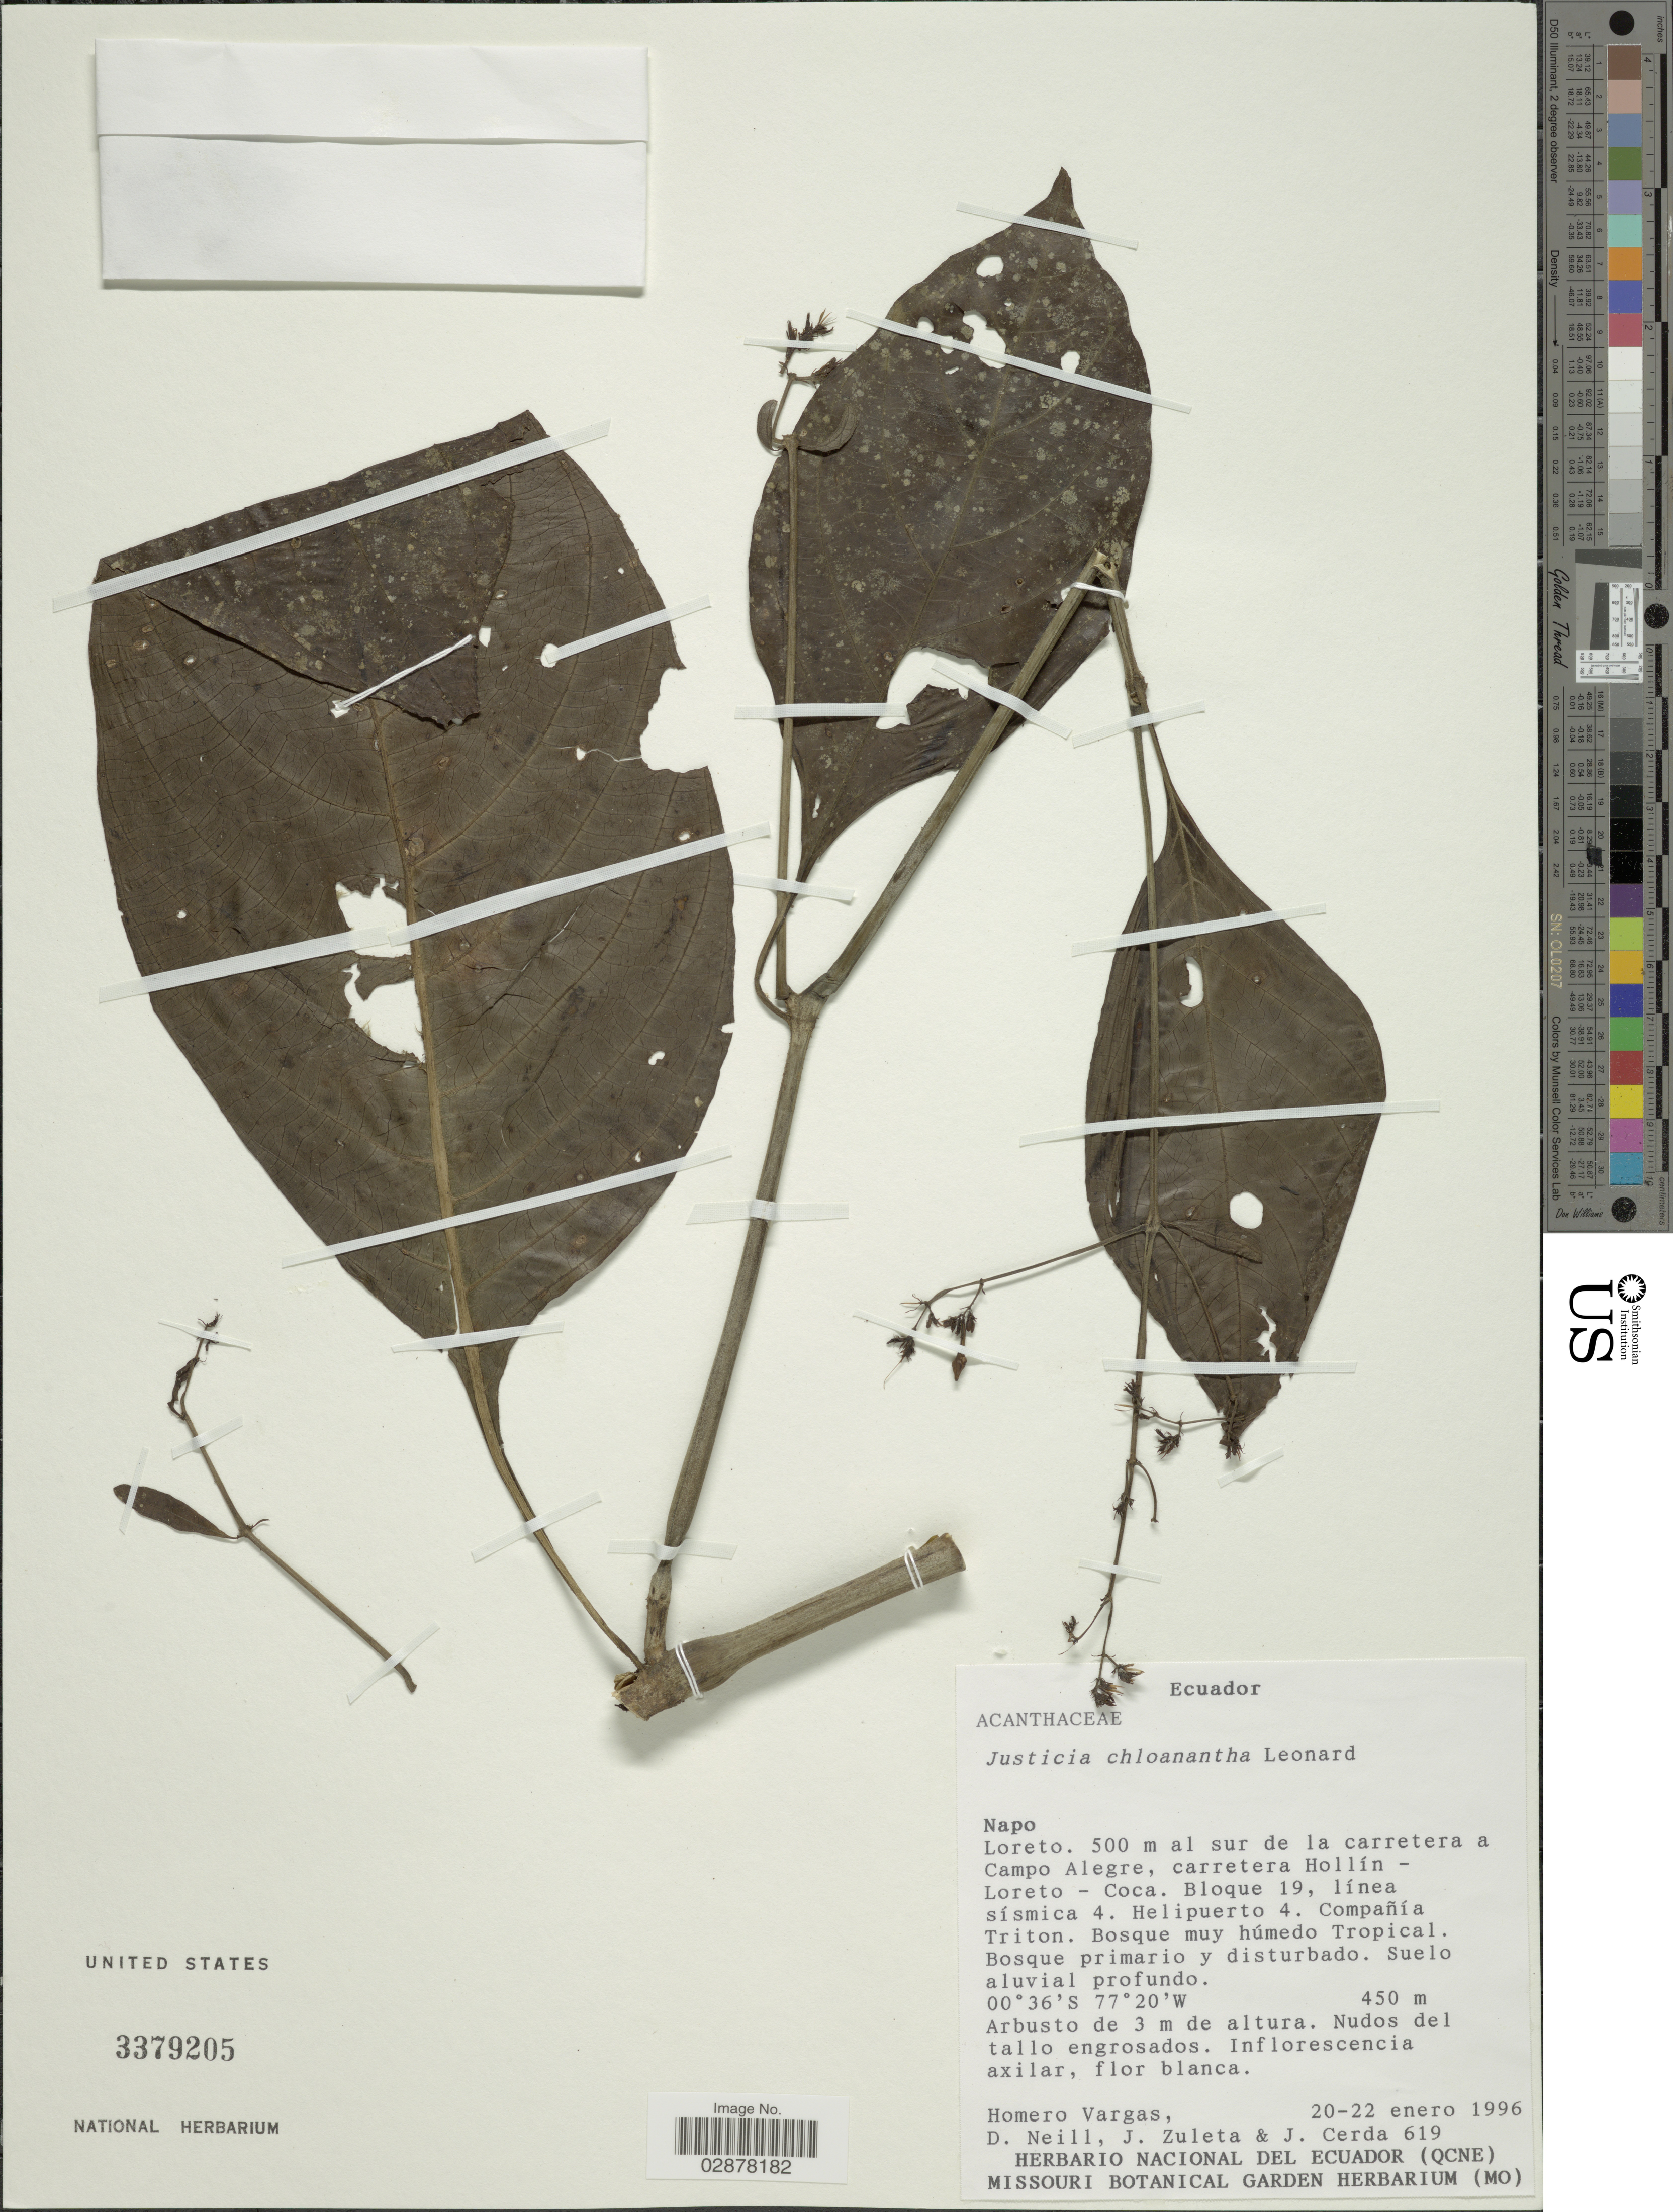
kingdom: Plantae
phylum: Tracheophyta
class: Magnoliopsida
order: Lamiales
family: Acanthaceae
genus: Justicia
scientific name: Justicia chloanantha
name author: Leonard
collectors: H. Vargas, D. Neill, J. Zuleta & J. Cerda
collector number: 619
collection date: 1996-01-20/1996-01-22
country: Ecuador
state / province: Napo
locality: Loreto, 500 m al sur de la carretera a Campo Alegre, carretera Hollín-Loreto-Coca, Bloque 19, línea sísmica 4, Helipuerto 4, Compañía Triton.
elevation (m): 450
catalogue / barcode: US 3379205